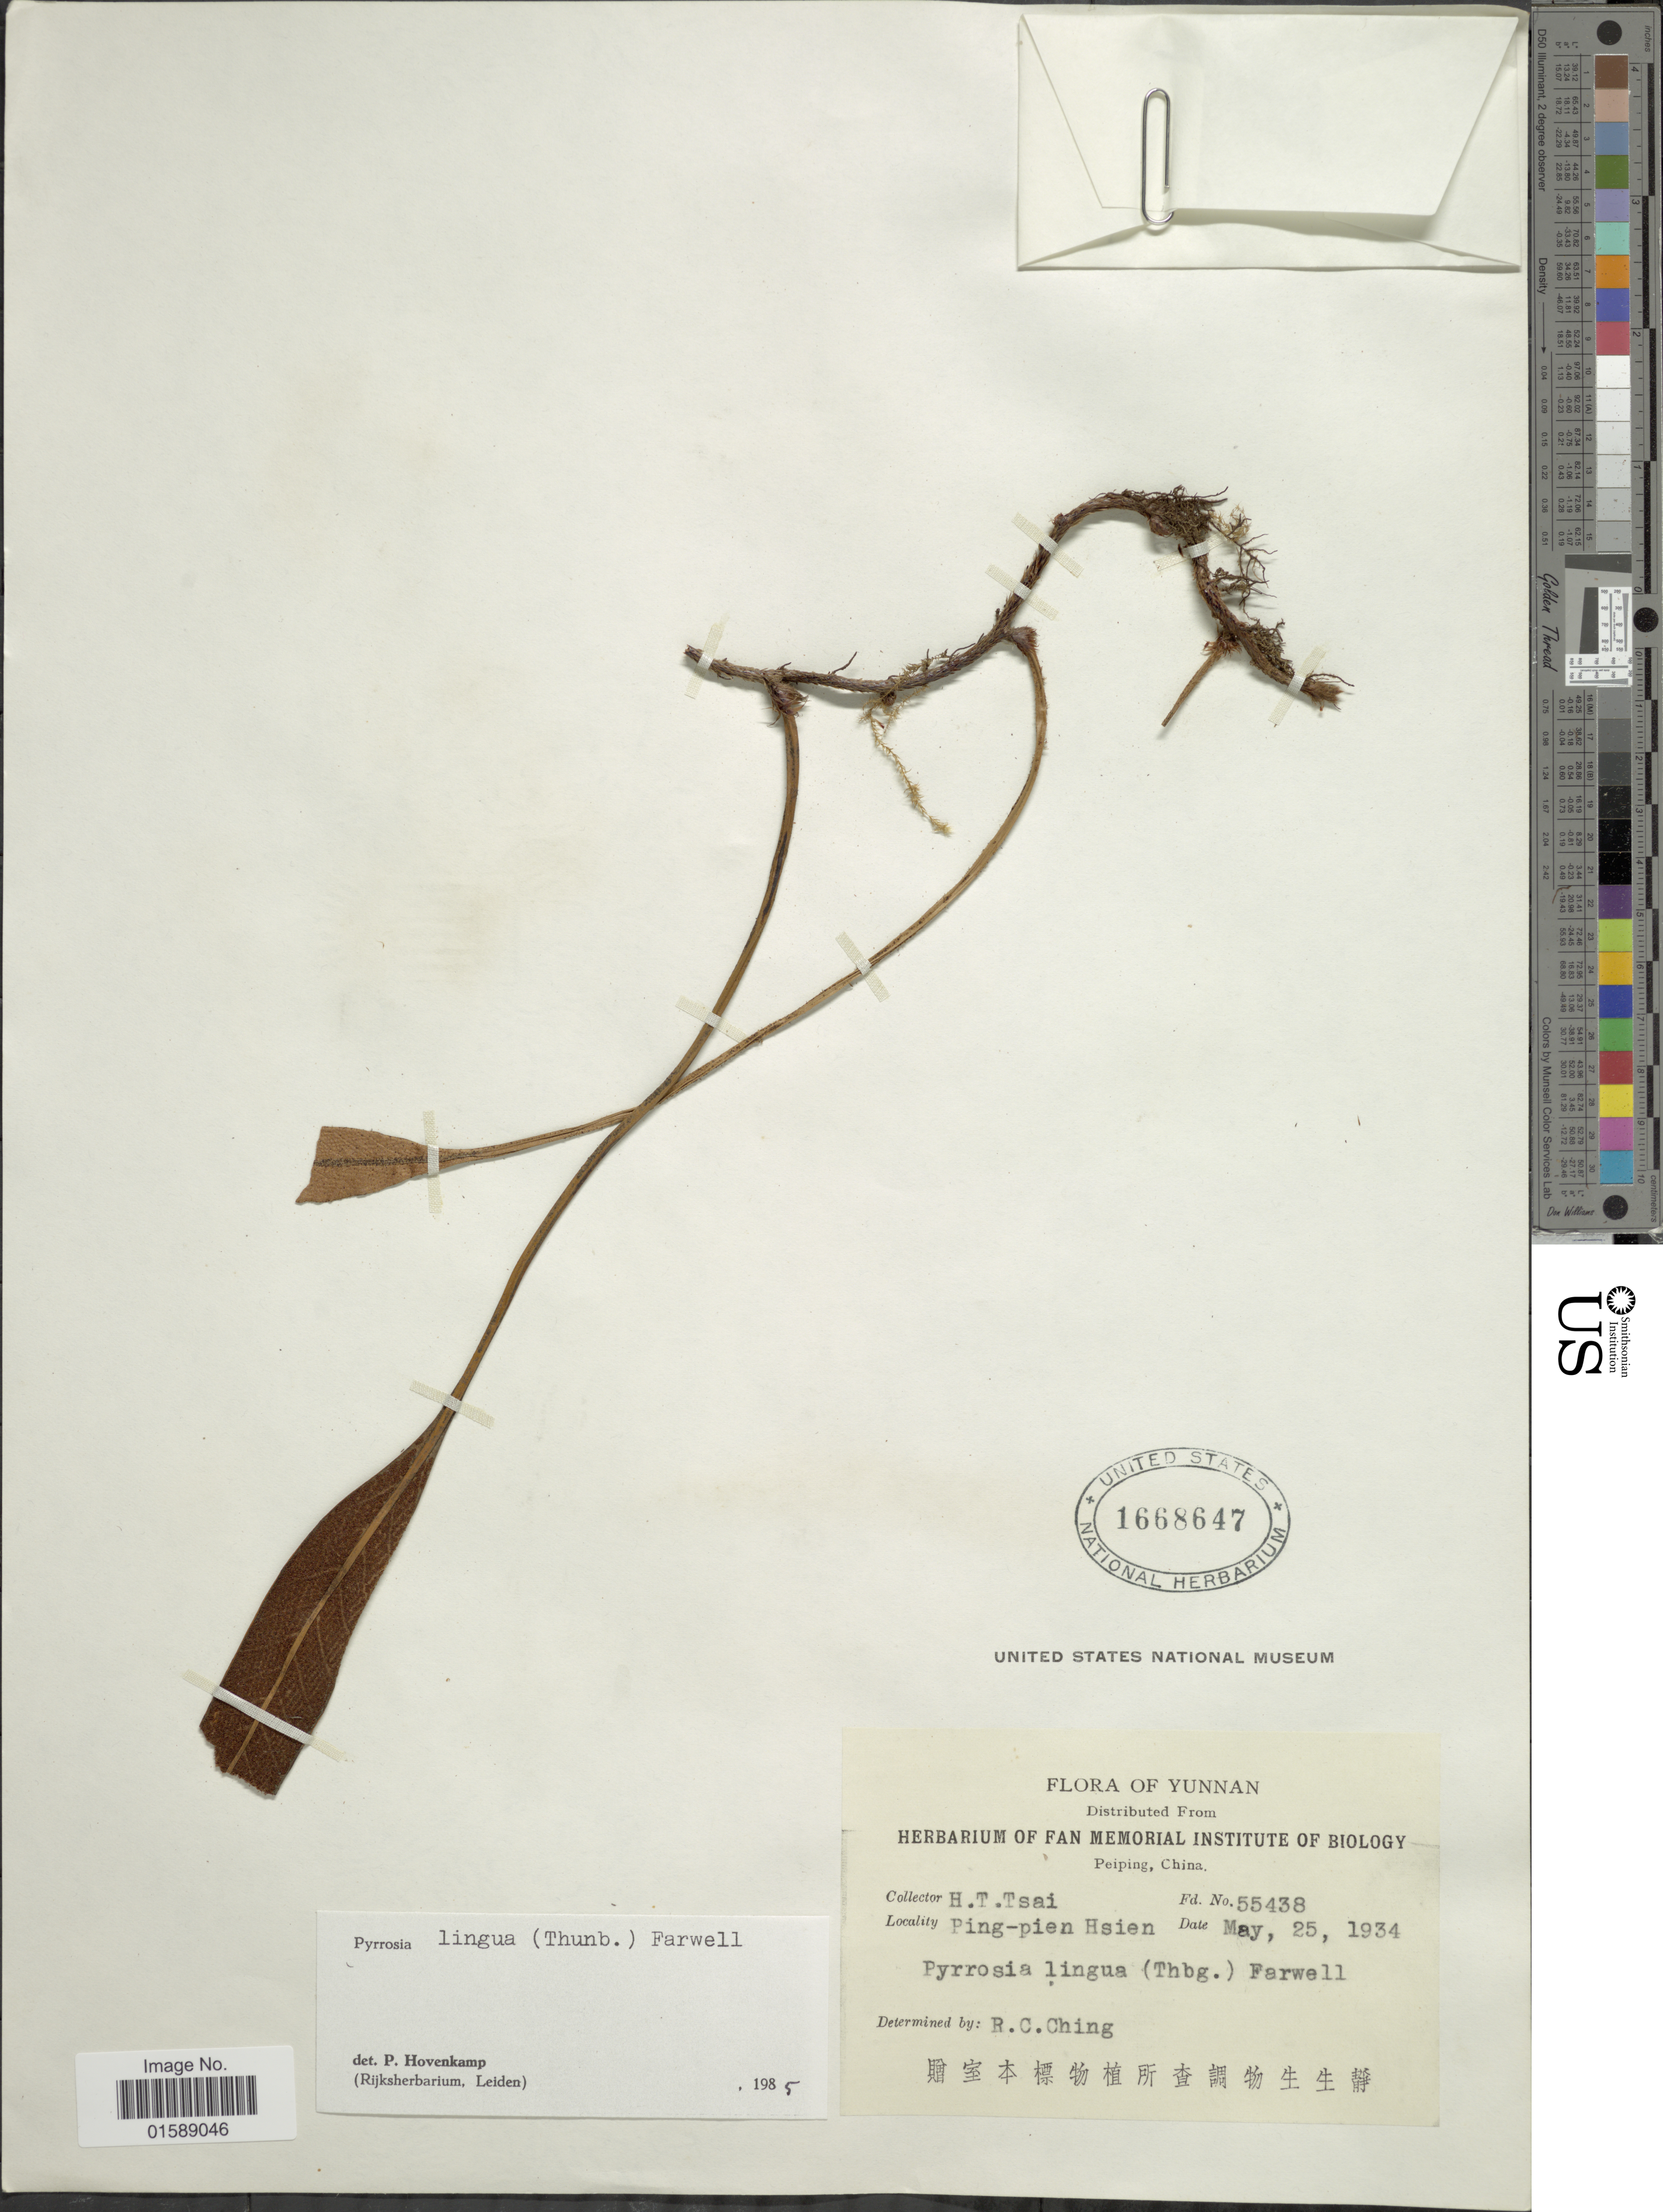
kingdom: Plantae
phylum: Tracheophyta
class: Polypodiopsida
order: Polypodiales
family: Polypodiaceae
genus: Pyrrosia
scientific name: Pyrrosia lingua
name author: (Thurb.) Farw.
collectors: H. Tsai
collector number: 55438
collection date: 1934-05-25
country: China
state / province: Yunnan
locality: Ping-pien Hsien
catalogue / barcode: US 1668647